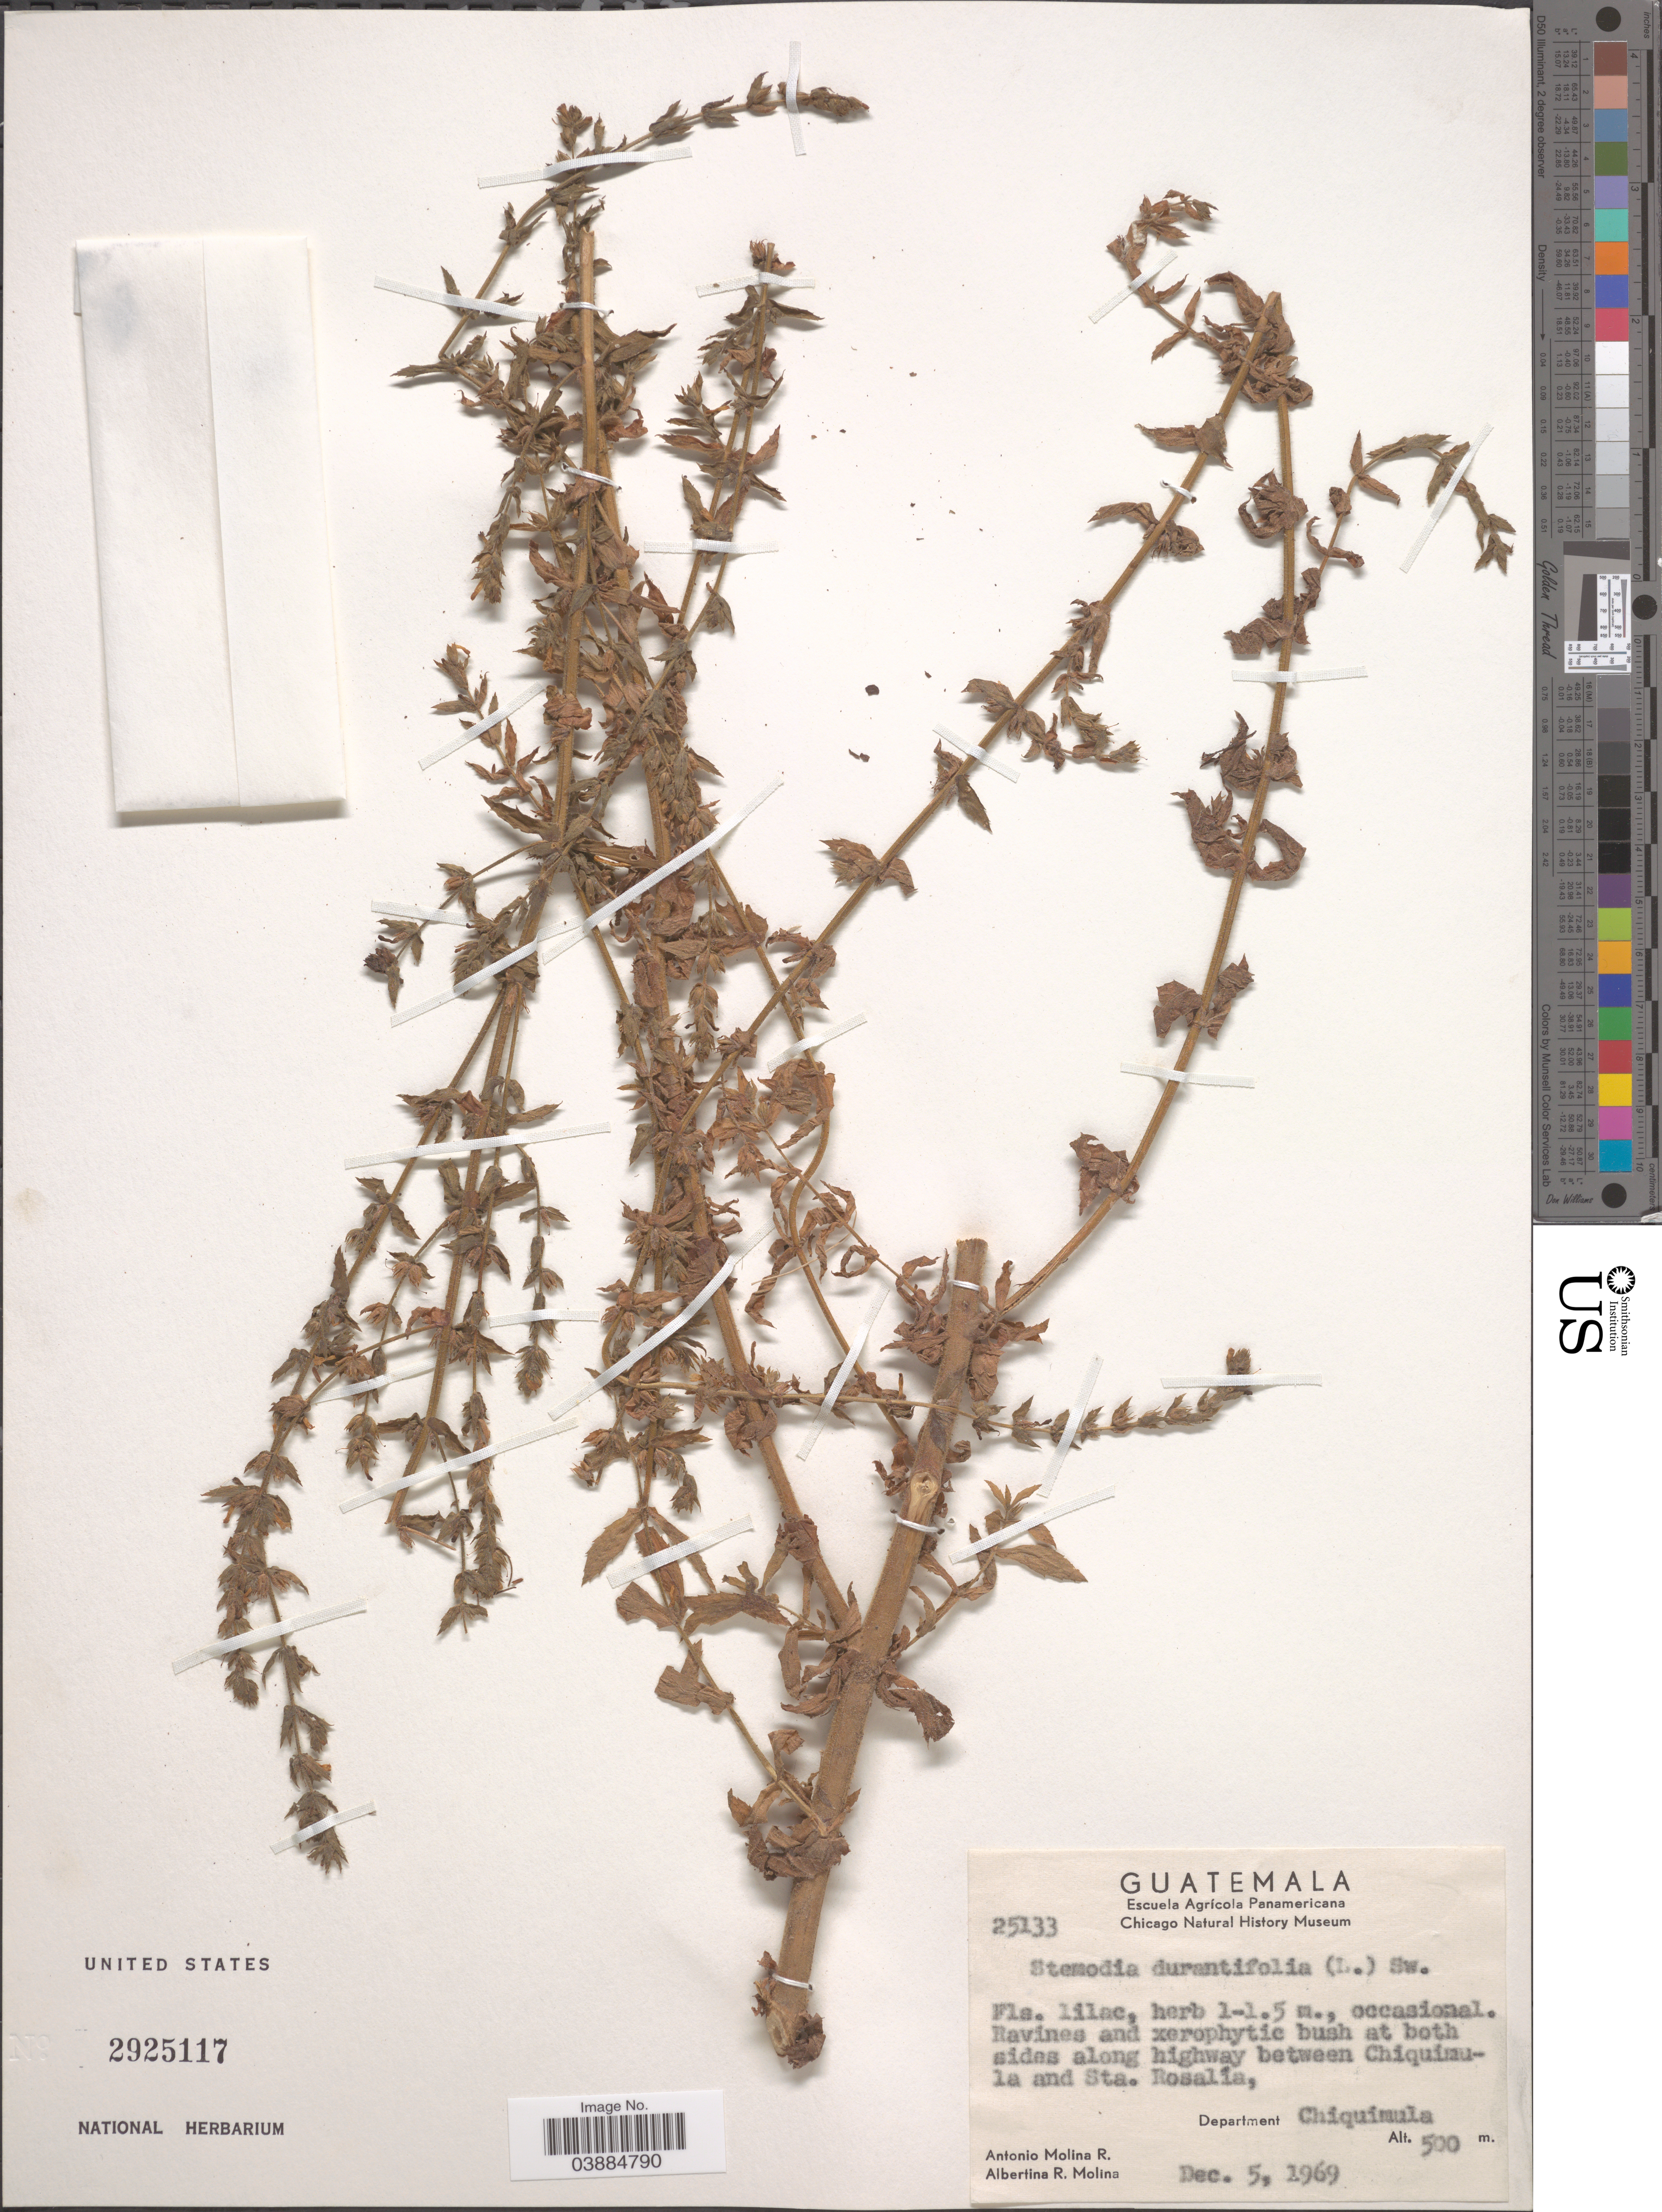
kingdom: Plantae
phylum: Tracheophyta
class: Magnoliopsida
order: Lamiales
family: Plantaginaceae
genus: Stemodia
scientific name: Stemodia durantifolia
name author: (L.) Sw.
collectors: A. Molina R. & A. R. Molina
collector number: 25133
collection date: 1969-12-05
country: Guatemala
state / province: Chiquimula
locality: At both sides along highway between Chiquímula and Sta. Rosalía, Department Chiquimula.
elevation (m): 500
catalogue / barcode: US 2925117